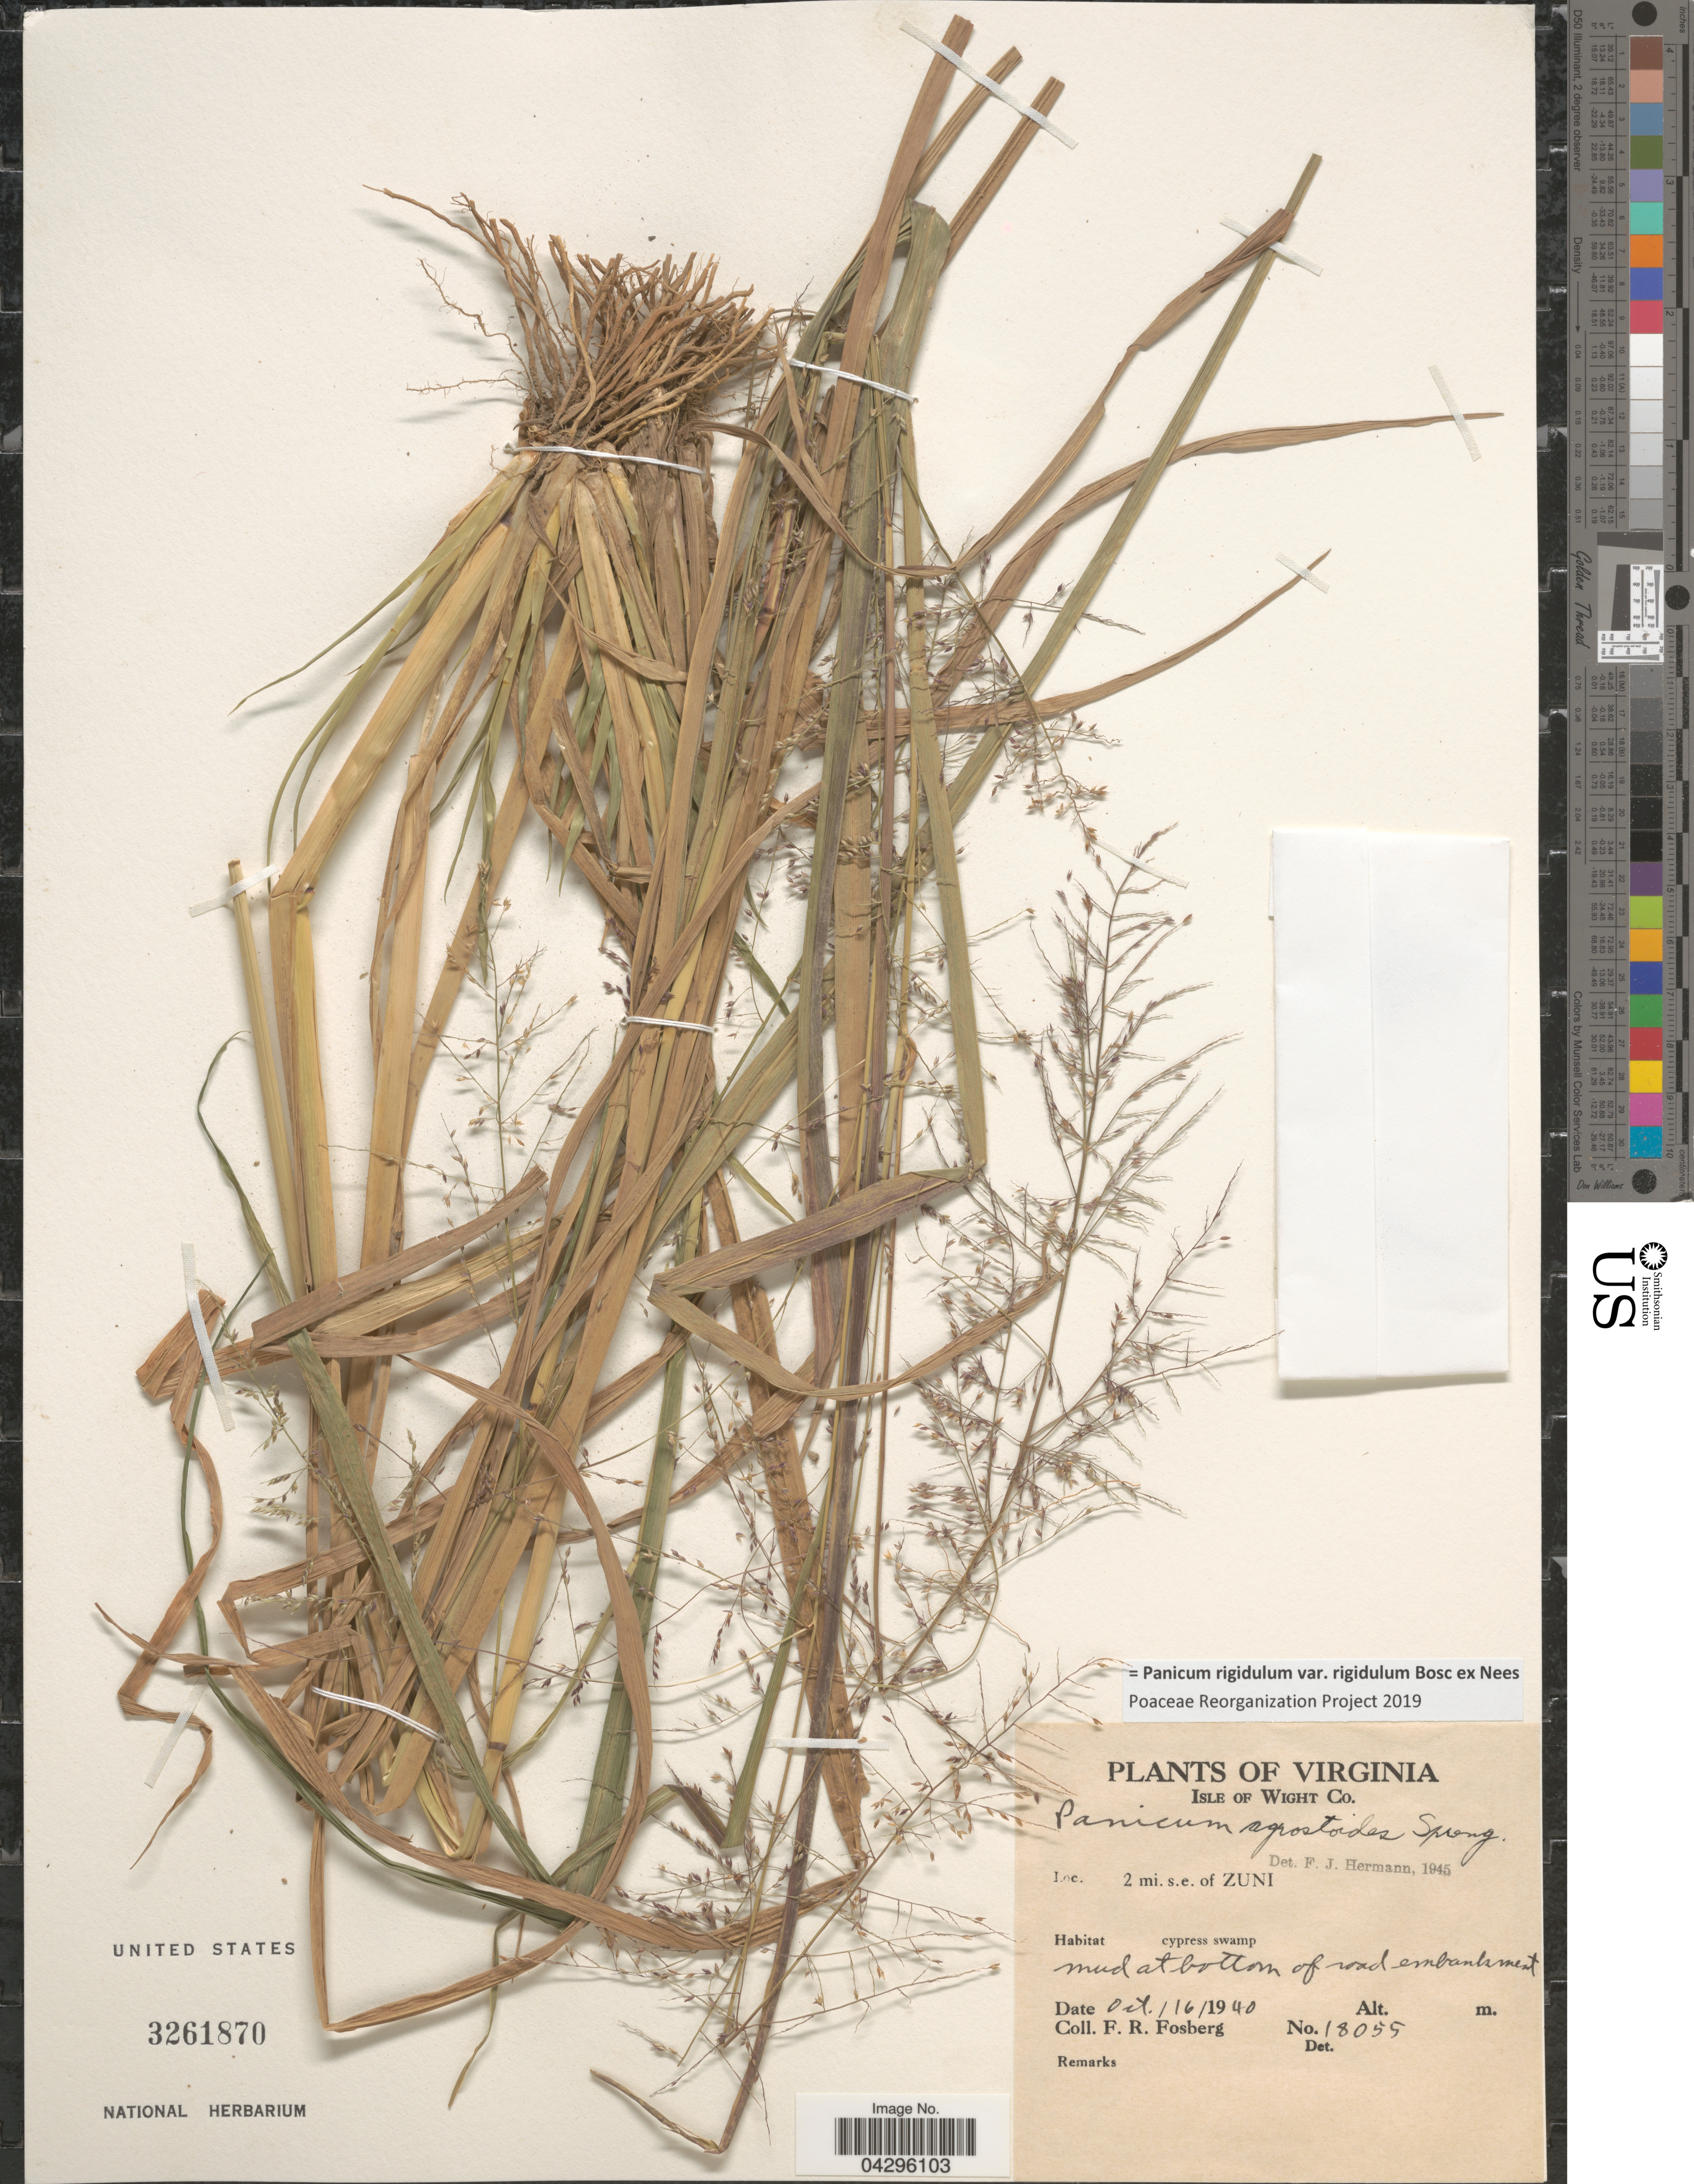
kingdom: Plantae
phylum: Tracheophyta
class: Liliopsida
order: Poales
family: Poaceae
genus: Panicum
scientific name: Panicum rigidulum var. rigidulum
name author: Bosc ex Nees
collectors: F. R. Fosberg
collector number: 18055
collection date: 1940-10-16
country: United States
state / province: Virginia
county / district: Isle of Wight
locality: Isle of Wight Co. 2 mi. s.e. of Zuni. Cypress swamp mud at bottom of road embankment.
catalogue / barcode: US 3261870